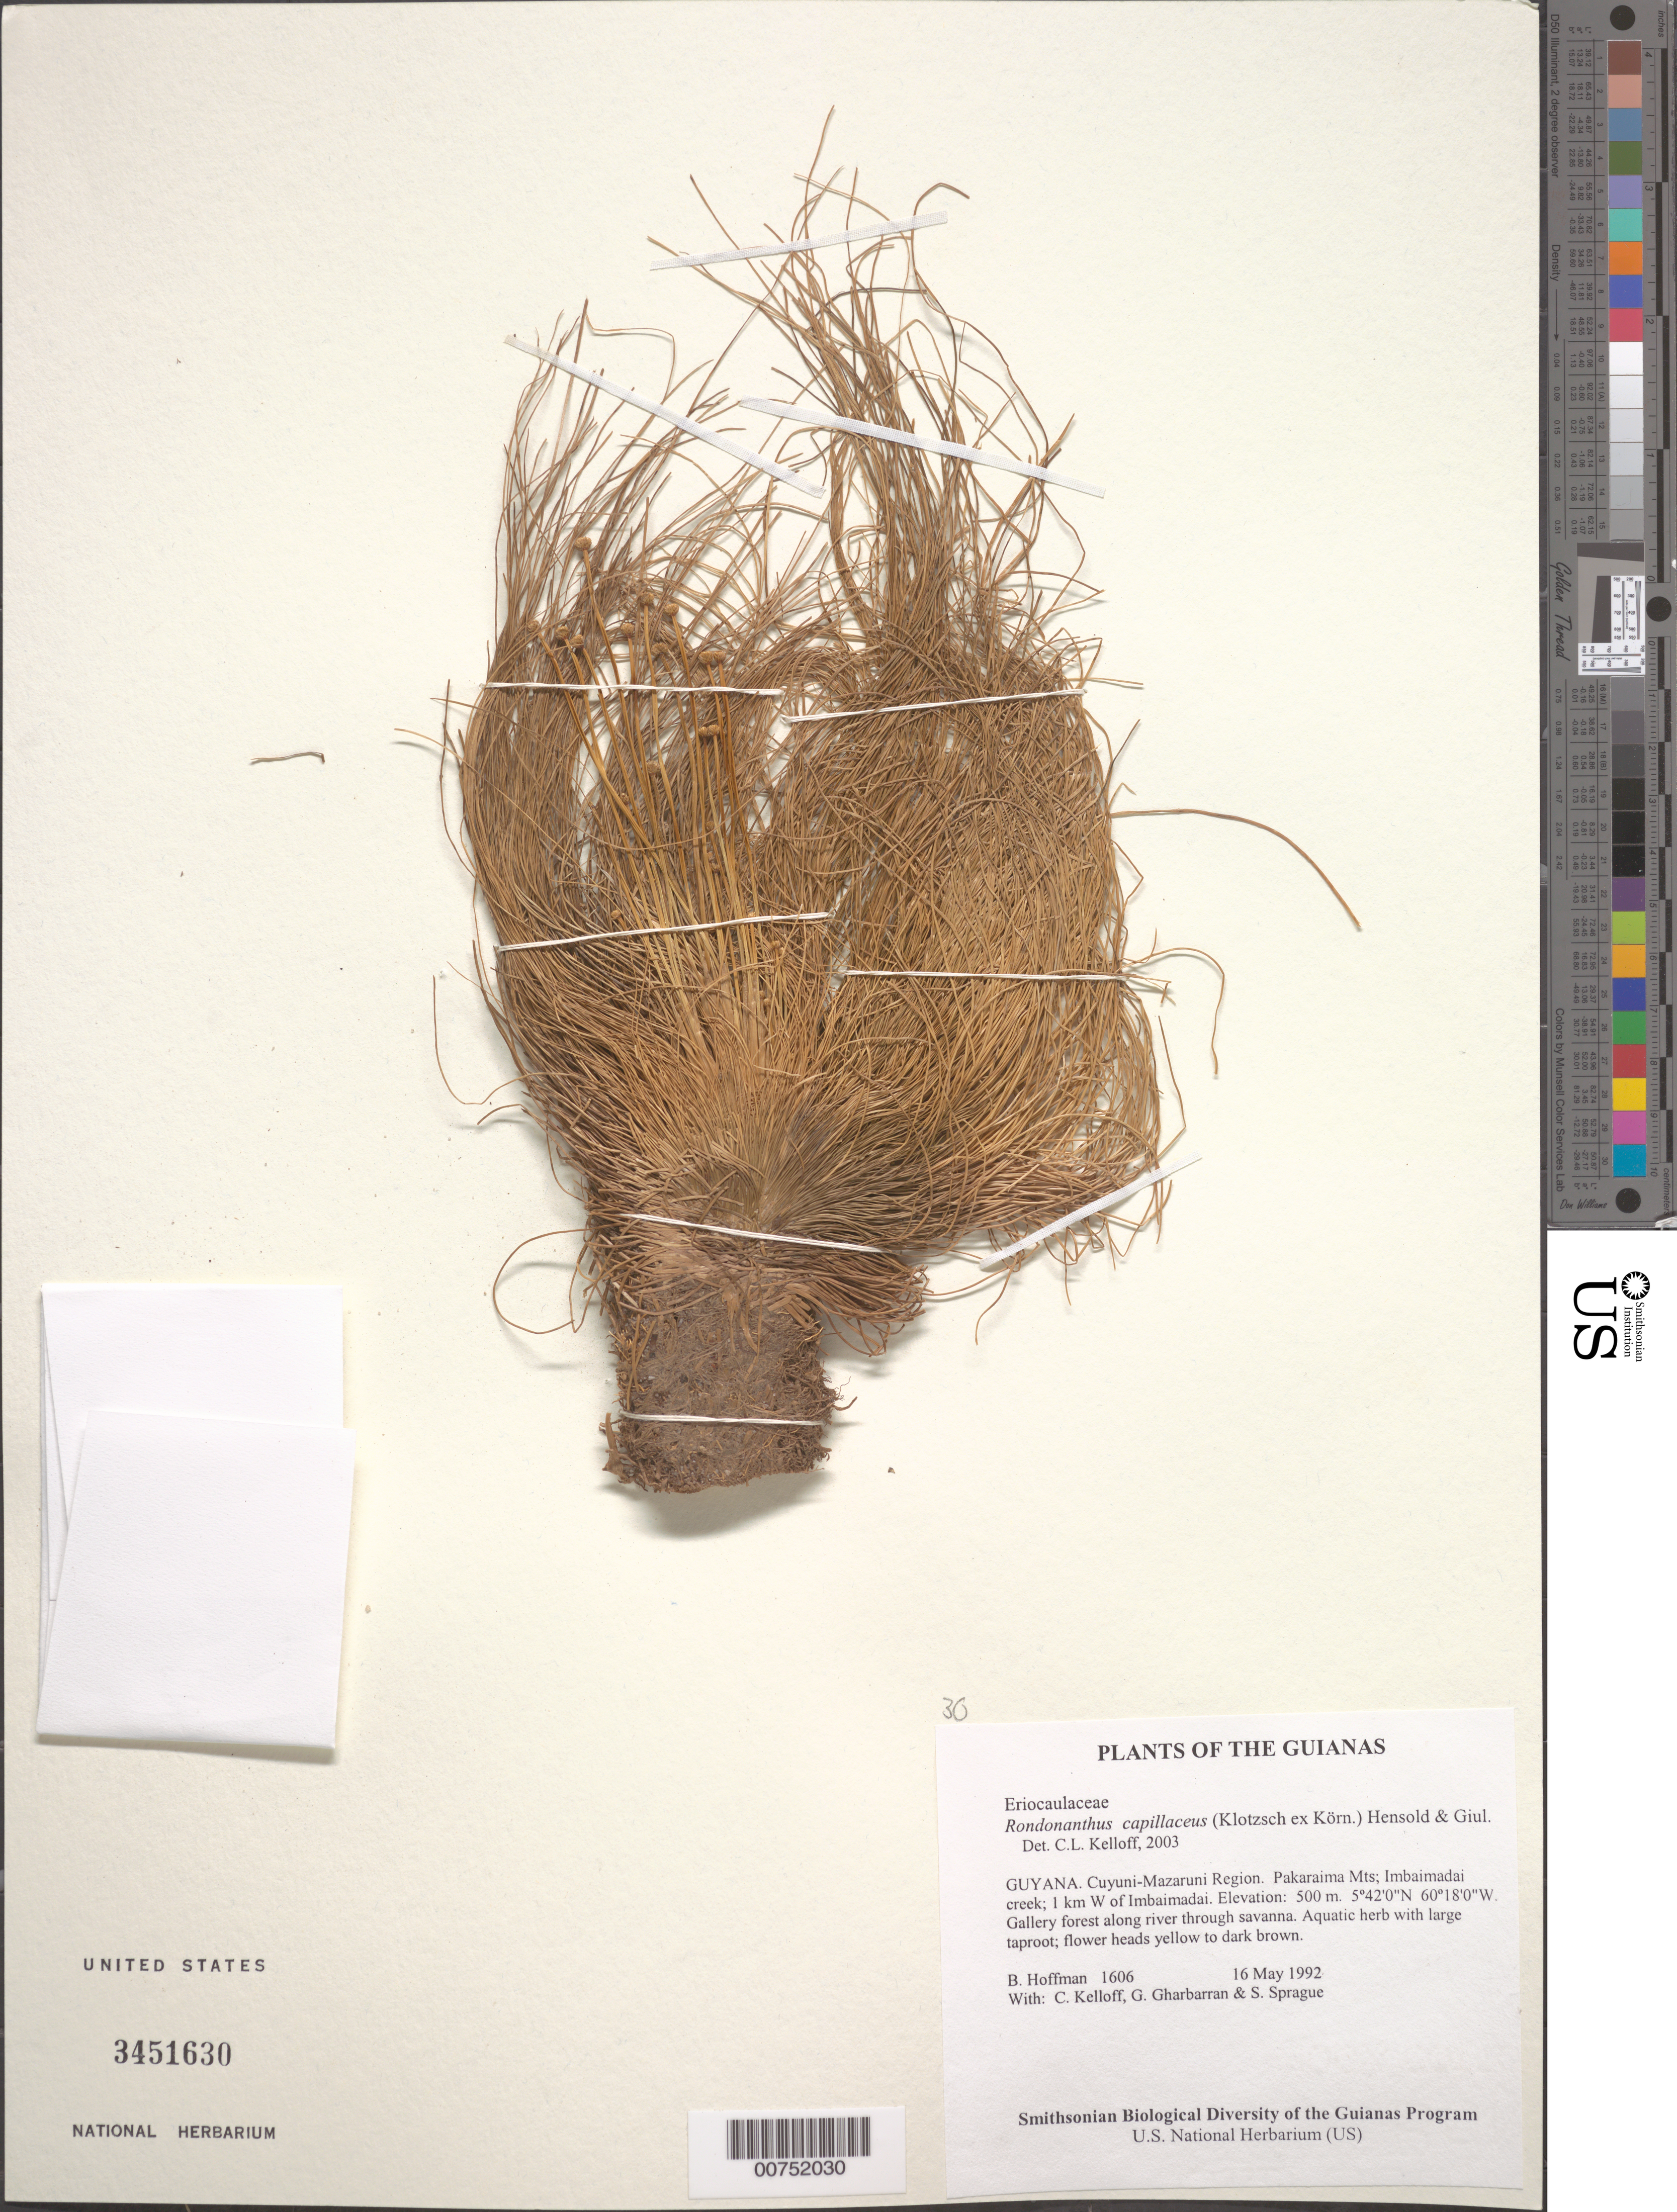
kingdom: Plantae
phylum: Tracheophyta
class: Liliopsida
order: Poales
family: Eriocaulaceae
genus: Rondonanthus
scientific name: Rondonanthus capillaceus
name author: (Klotzsch ex Körn.) Hensold & Giul.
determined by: Kelloff, Carol L., (US), Smithsonian Institution - National Museum of Natural History (UNITED STATES)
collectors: B. Hoffman, C. L. Kelloff, G. Gharbarran & S. Sprague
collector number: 1606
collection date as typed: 16 May 1992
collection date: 1992-05-16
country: Guyana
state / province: Cuyuni-Mazaruni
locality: Pakaraima Mts; Imbaimadai Creek; 1 km W of Imbaimadai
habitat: Gallery forest along river through savanna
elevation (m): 500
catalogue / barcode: US 3451630